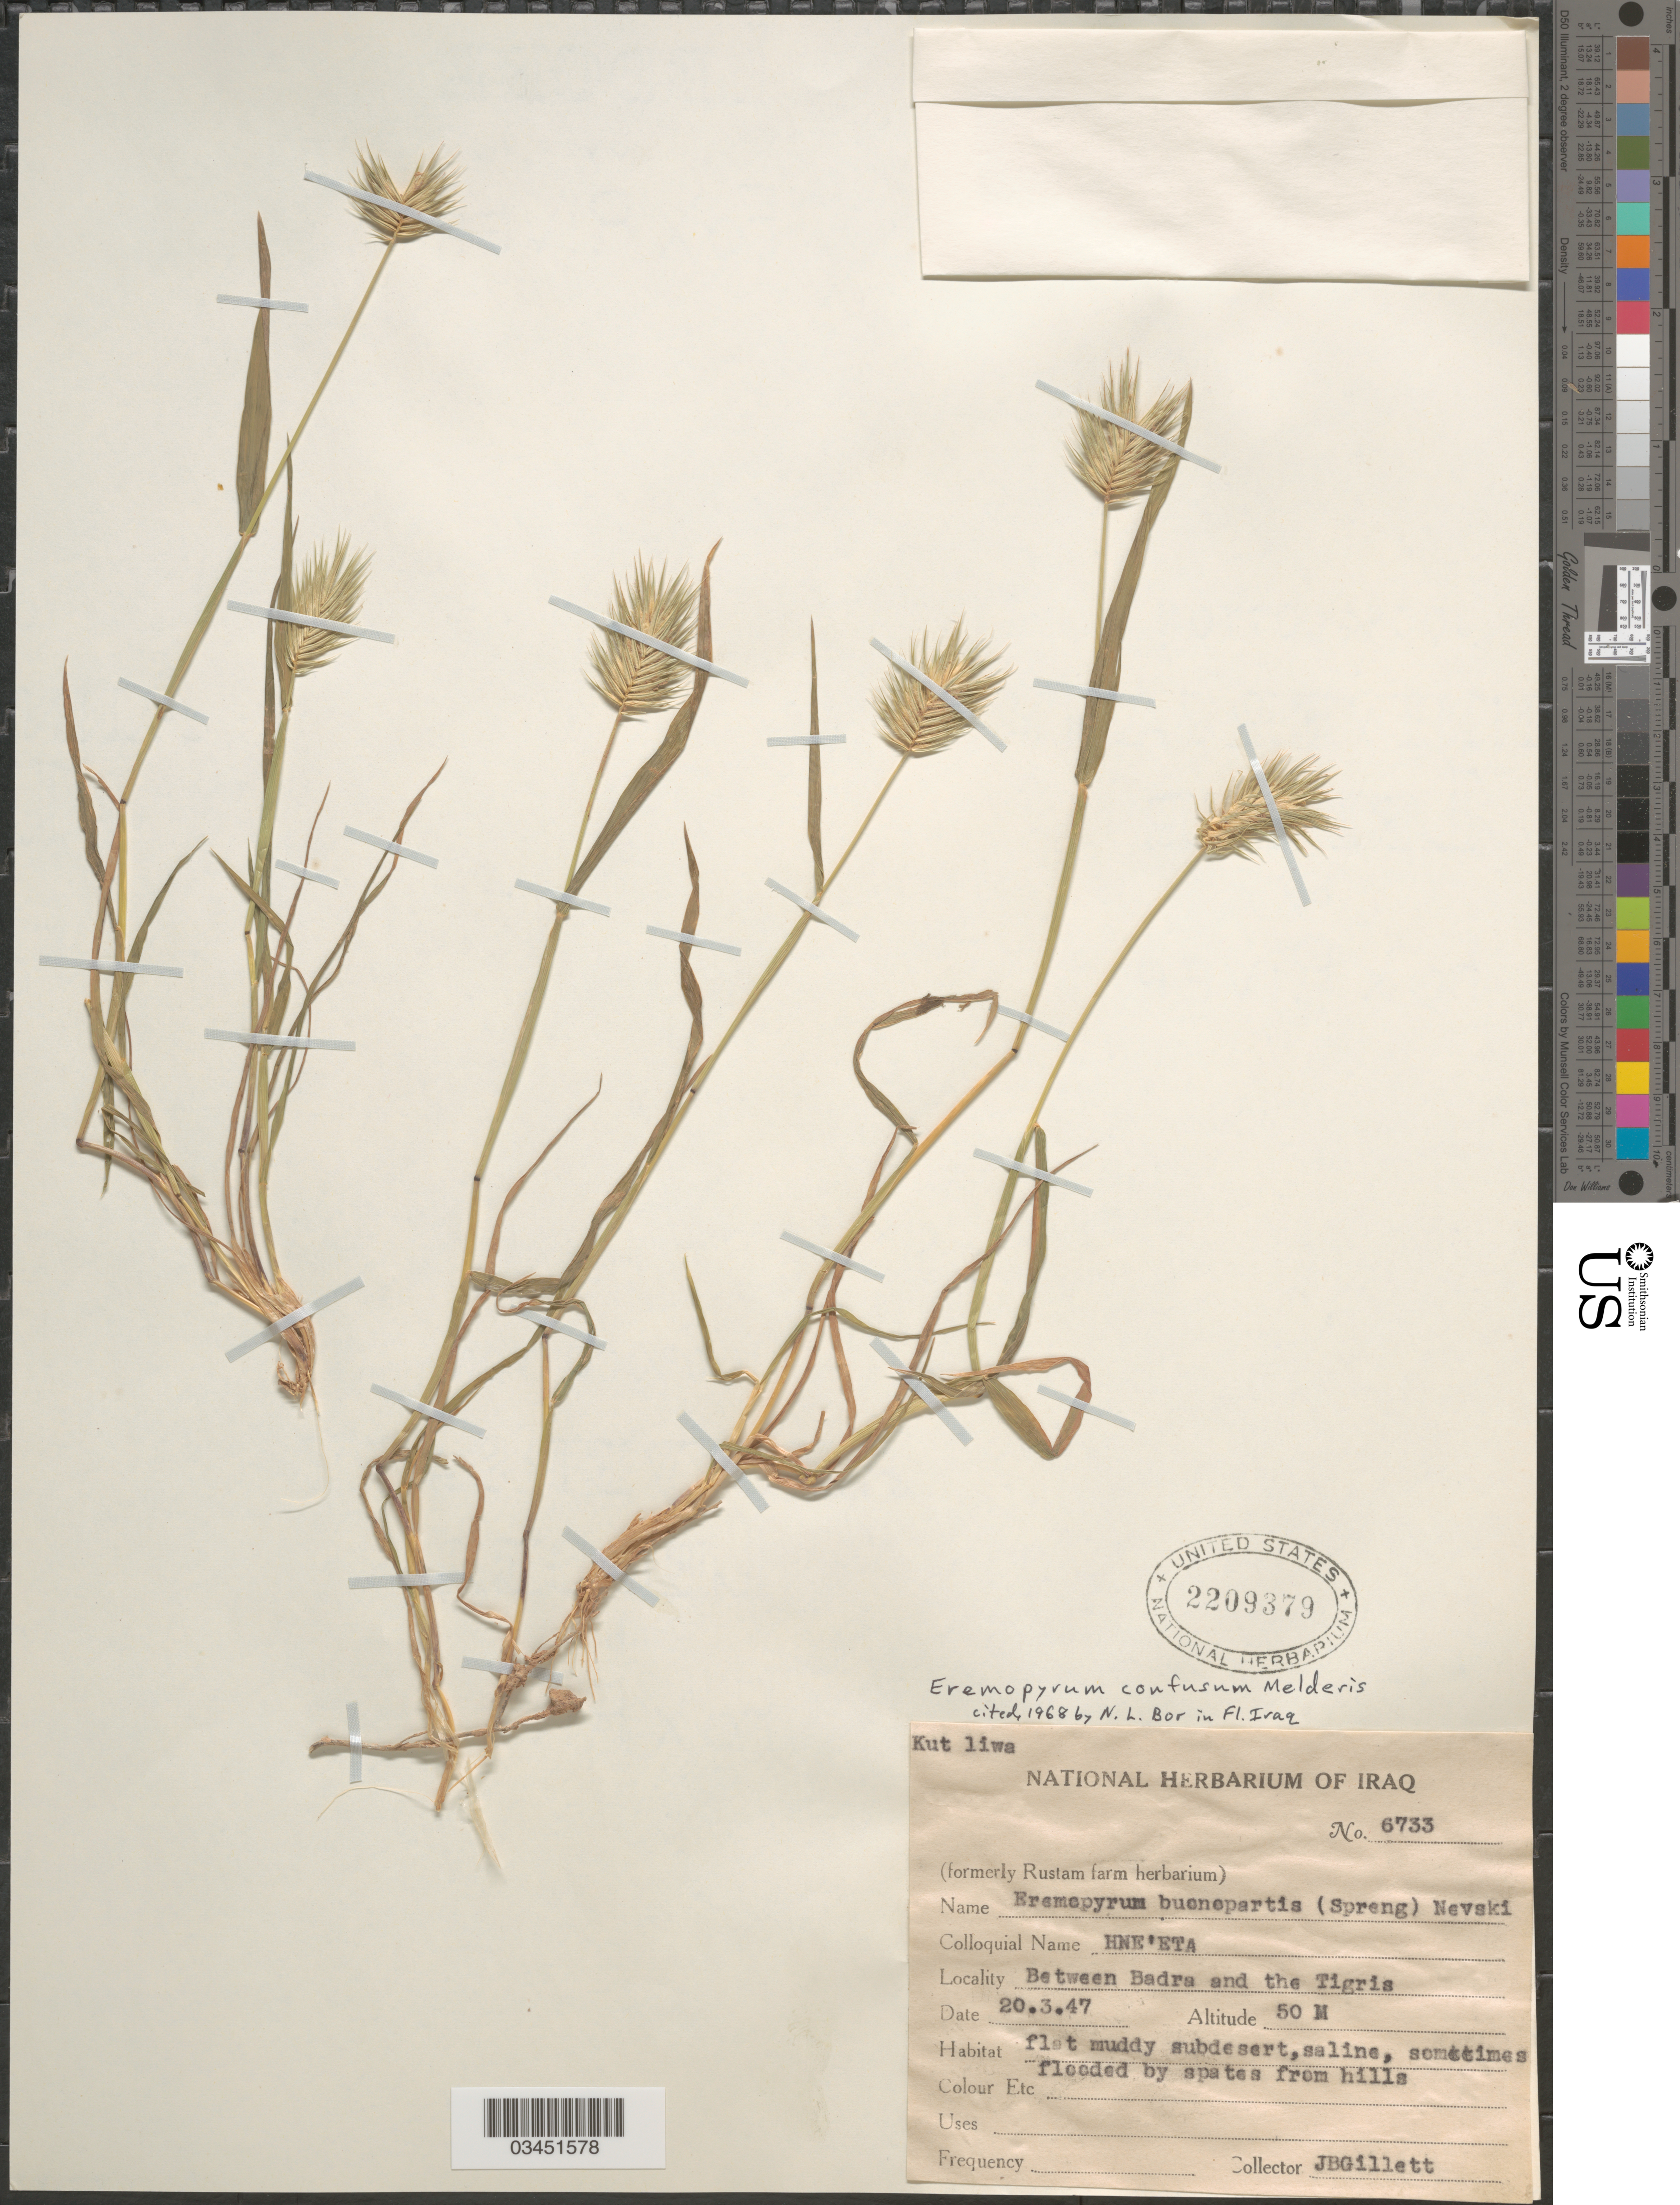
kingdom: Plantae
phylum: Tracheophyta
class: Liliopsida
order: Poales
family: Poaceae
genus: Eremopyrum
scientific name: Eremopyrum bonaepartis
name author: (Spreng.) Nevski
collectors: J. B. Gillett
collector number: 6733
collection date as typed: Transcribed d/m/y: 20/3/47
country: Iraq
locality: Kut liwa. Between Badra and the Tigris.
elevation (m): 50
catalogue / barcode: US 2209379